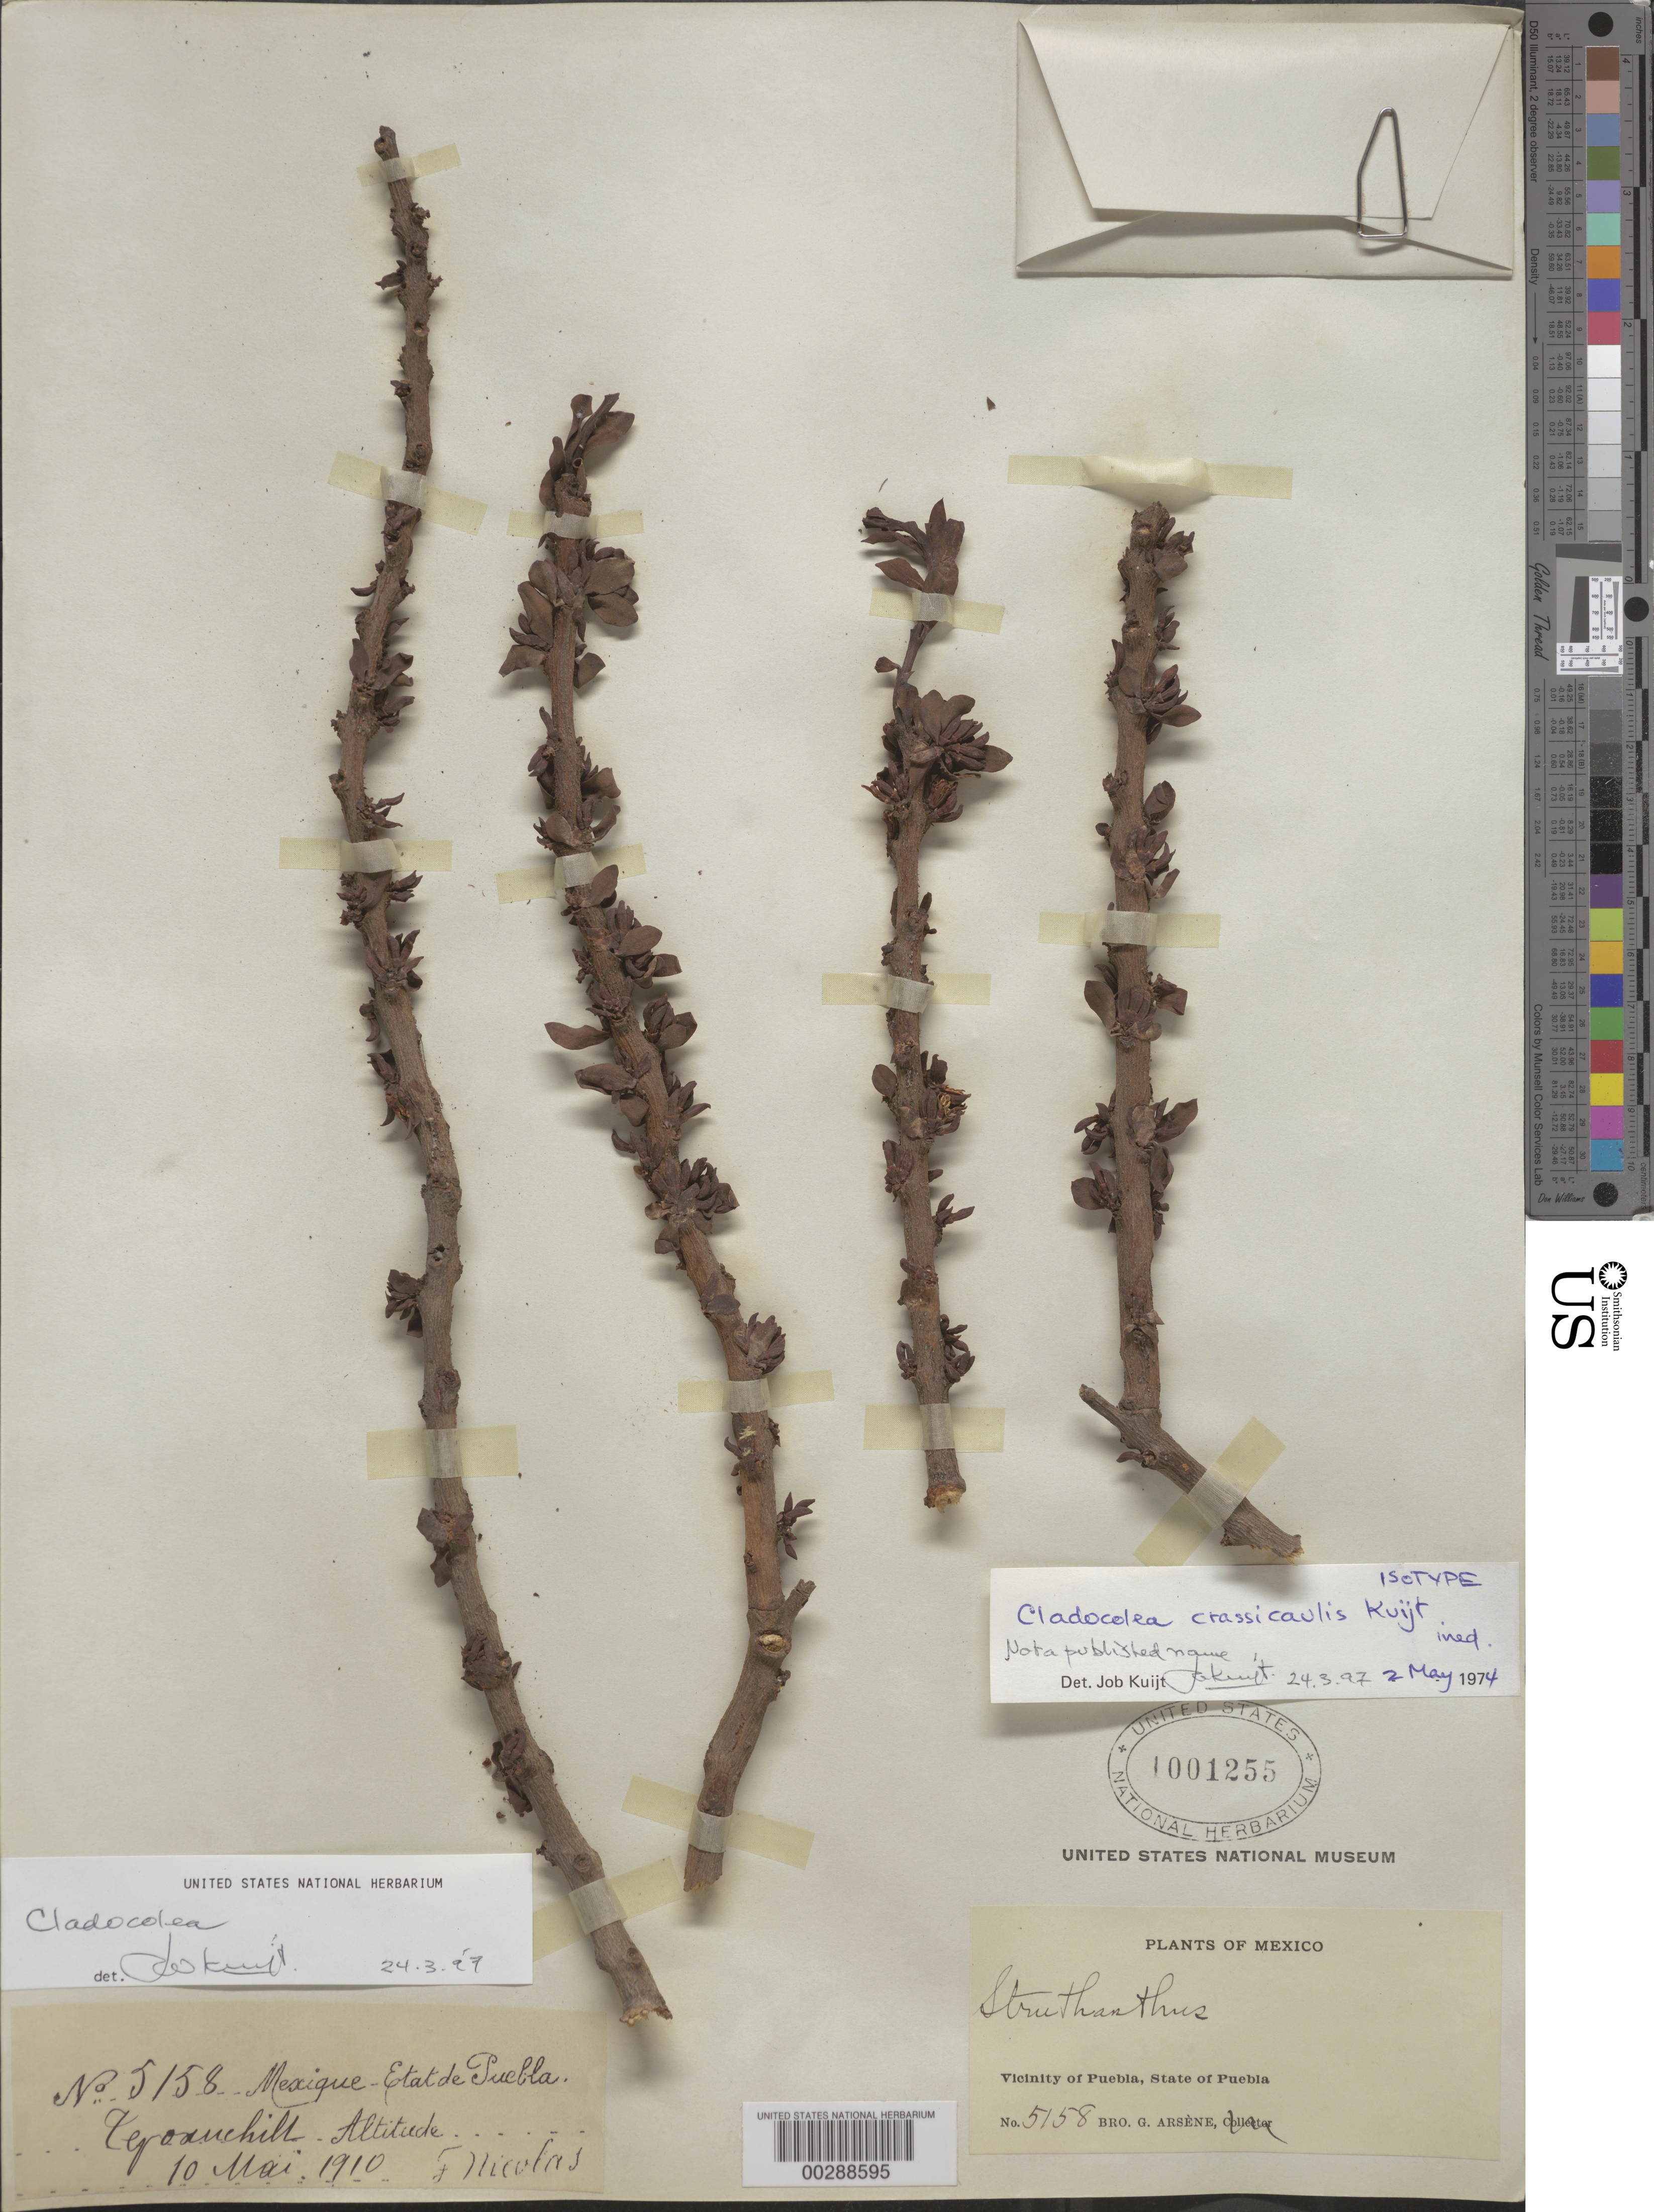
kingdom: Plantae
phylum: Tracheophyta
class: Magnoliopsida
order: Santalales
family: Loranthaceae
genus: Cladocolea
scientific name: Cladocolea sp.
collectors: Bro. G. Arsène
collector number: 5158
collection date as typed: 10 May 1910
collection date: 1910-05-10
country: Mexico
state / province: Puebla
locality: Vicinity of Puebla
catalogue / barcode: US 1001255